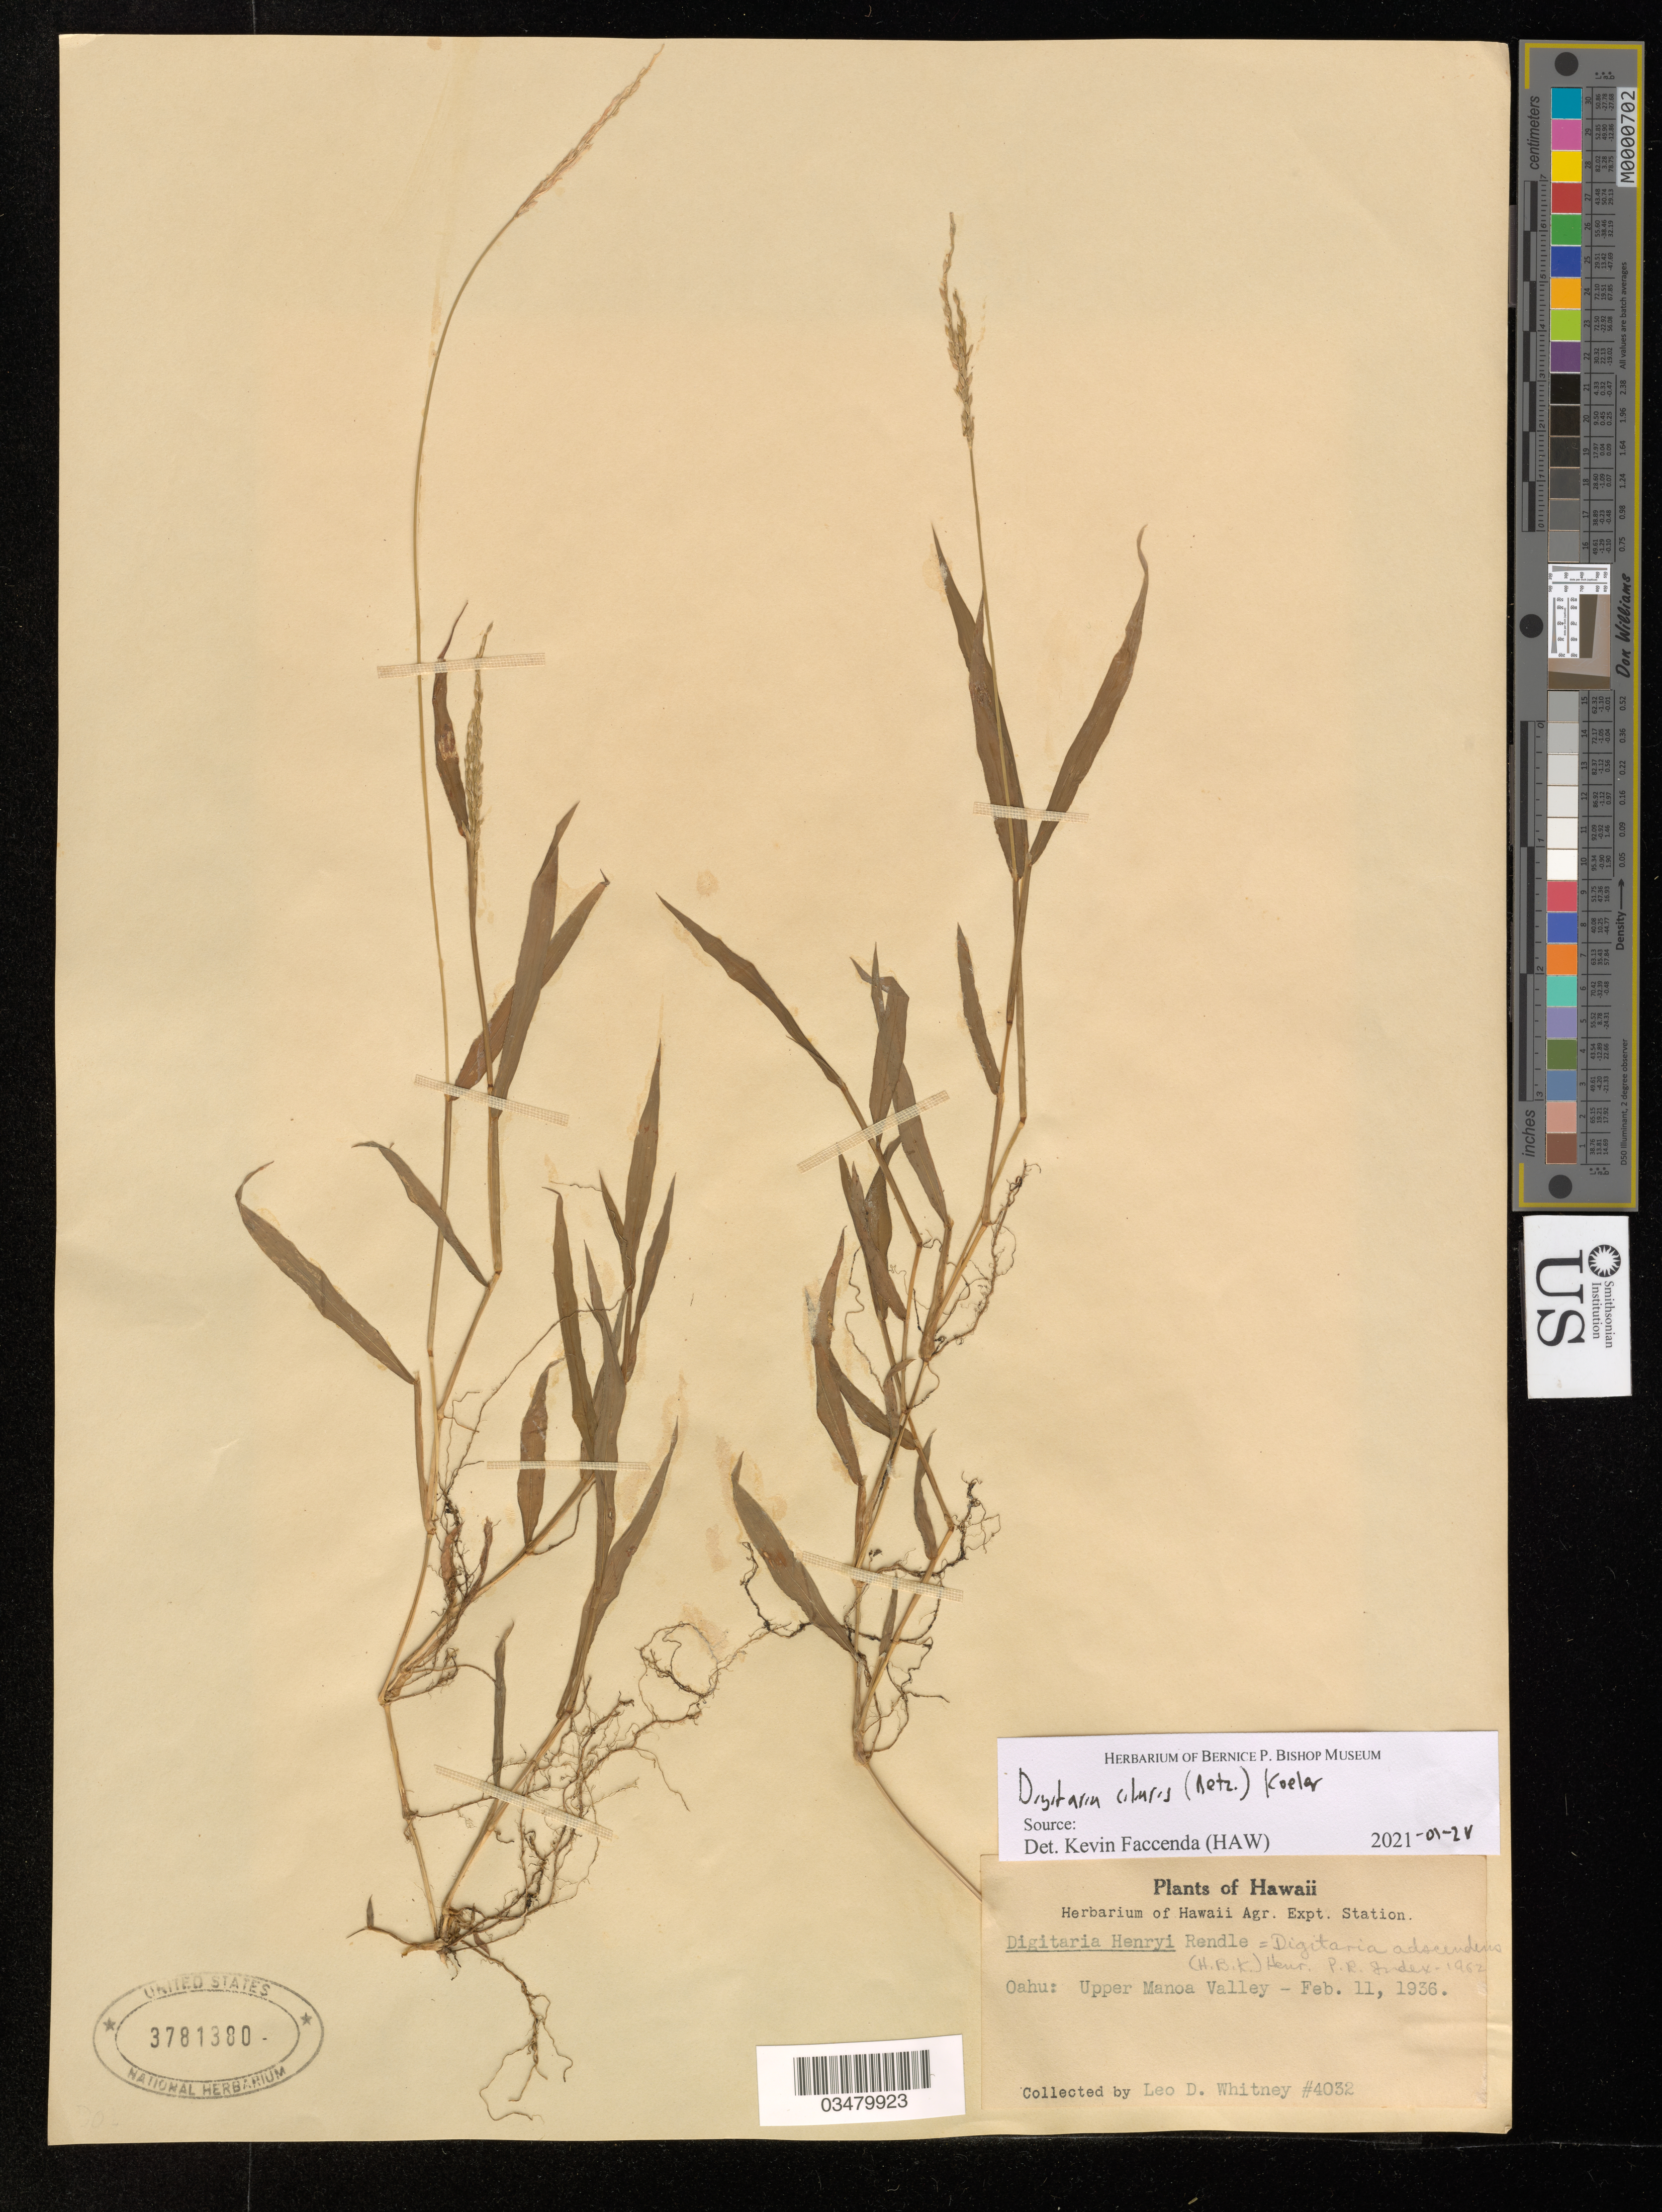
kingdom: Plantae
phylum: Tracheophyta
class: Liliopsida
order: Poales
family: Poaceae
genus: Digitaria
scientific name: Digitaria ciliaris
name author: (Retz.) Koeler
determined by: Faccenda, K.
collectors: L. Whitney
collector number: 4032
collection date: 1936-02-11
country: United States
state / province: Hawaii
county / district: Honolulu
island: Oahu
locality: Oahu, Upper Manoa Valley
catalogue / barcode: US 3781380